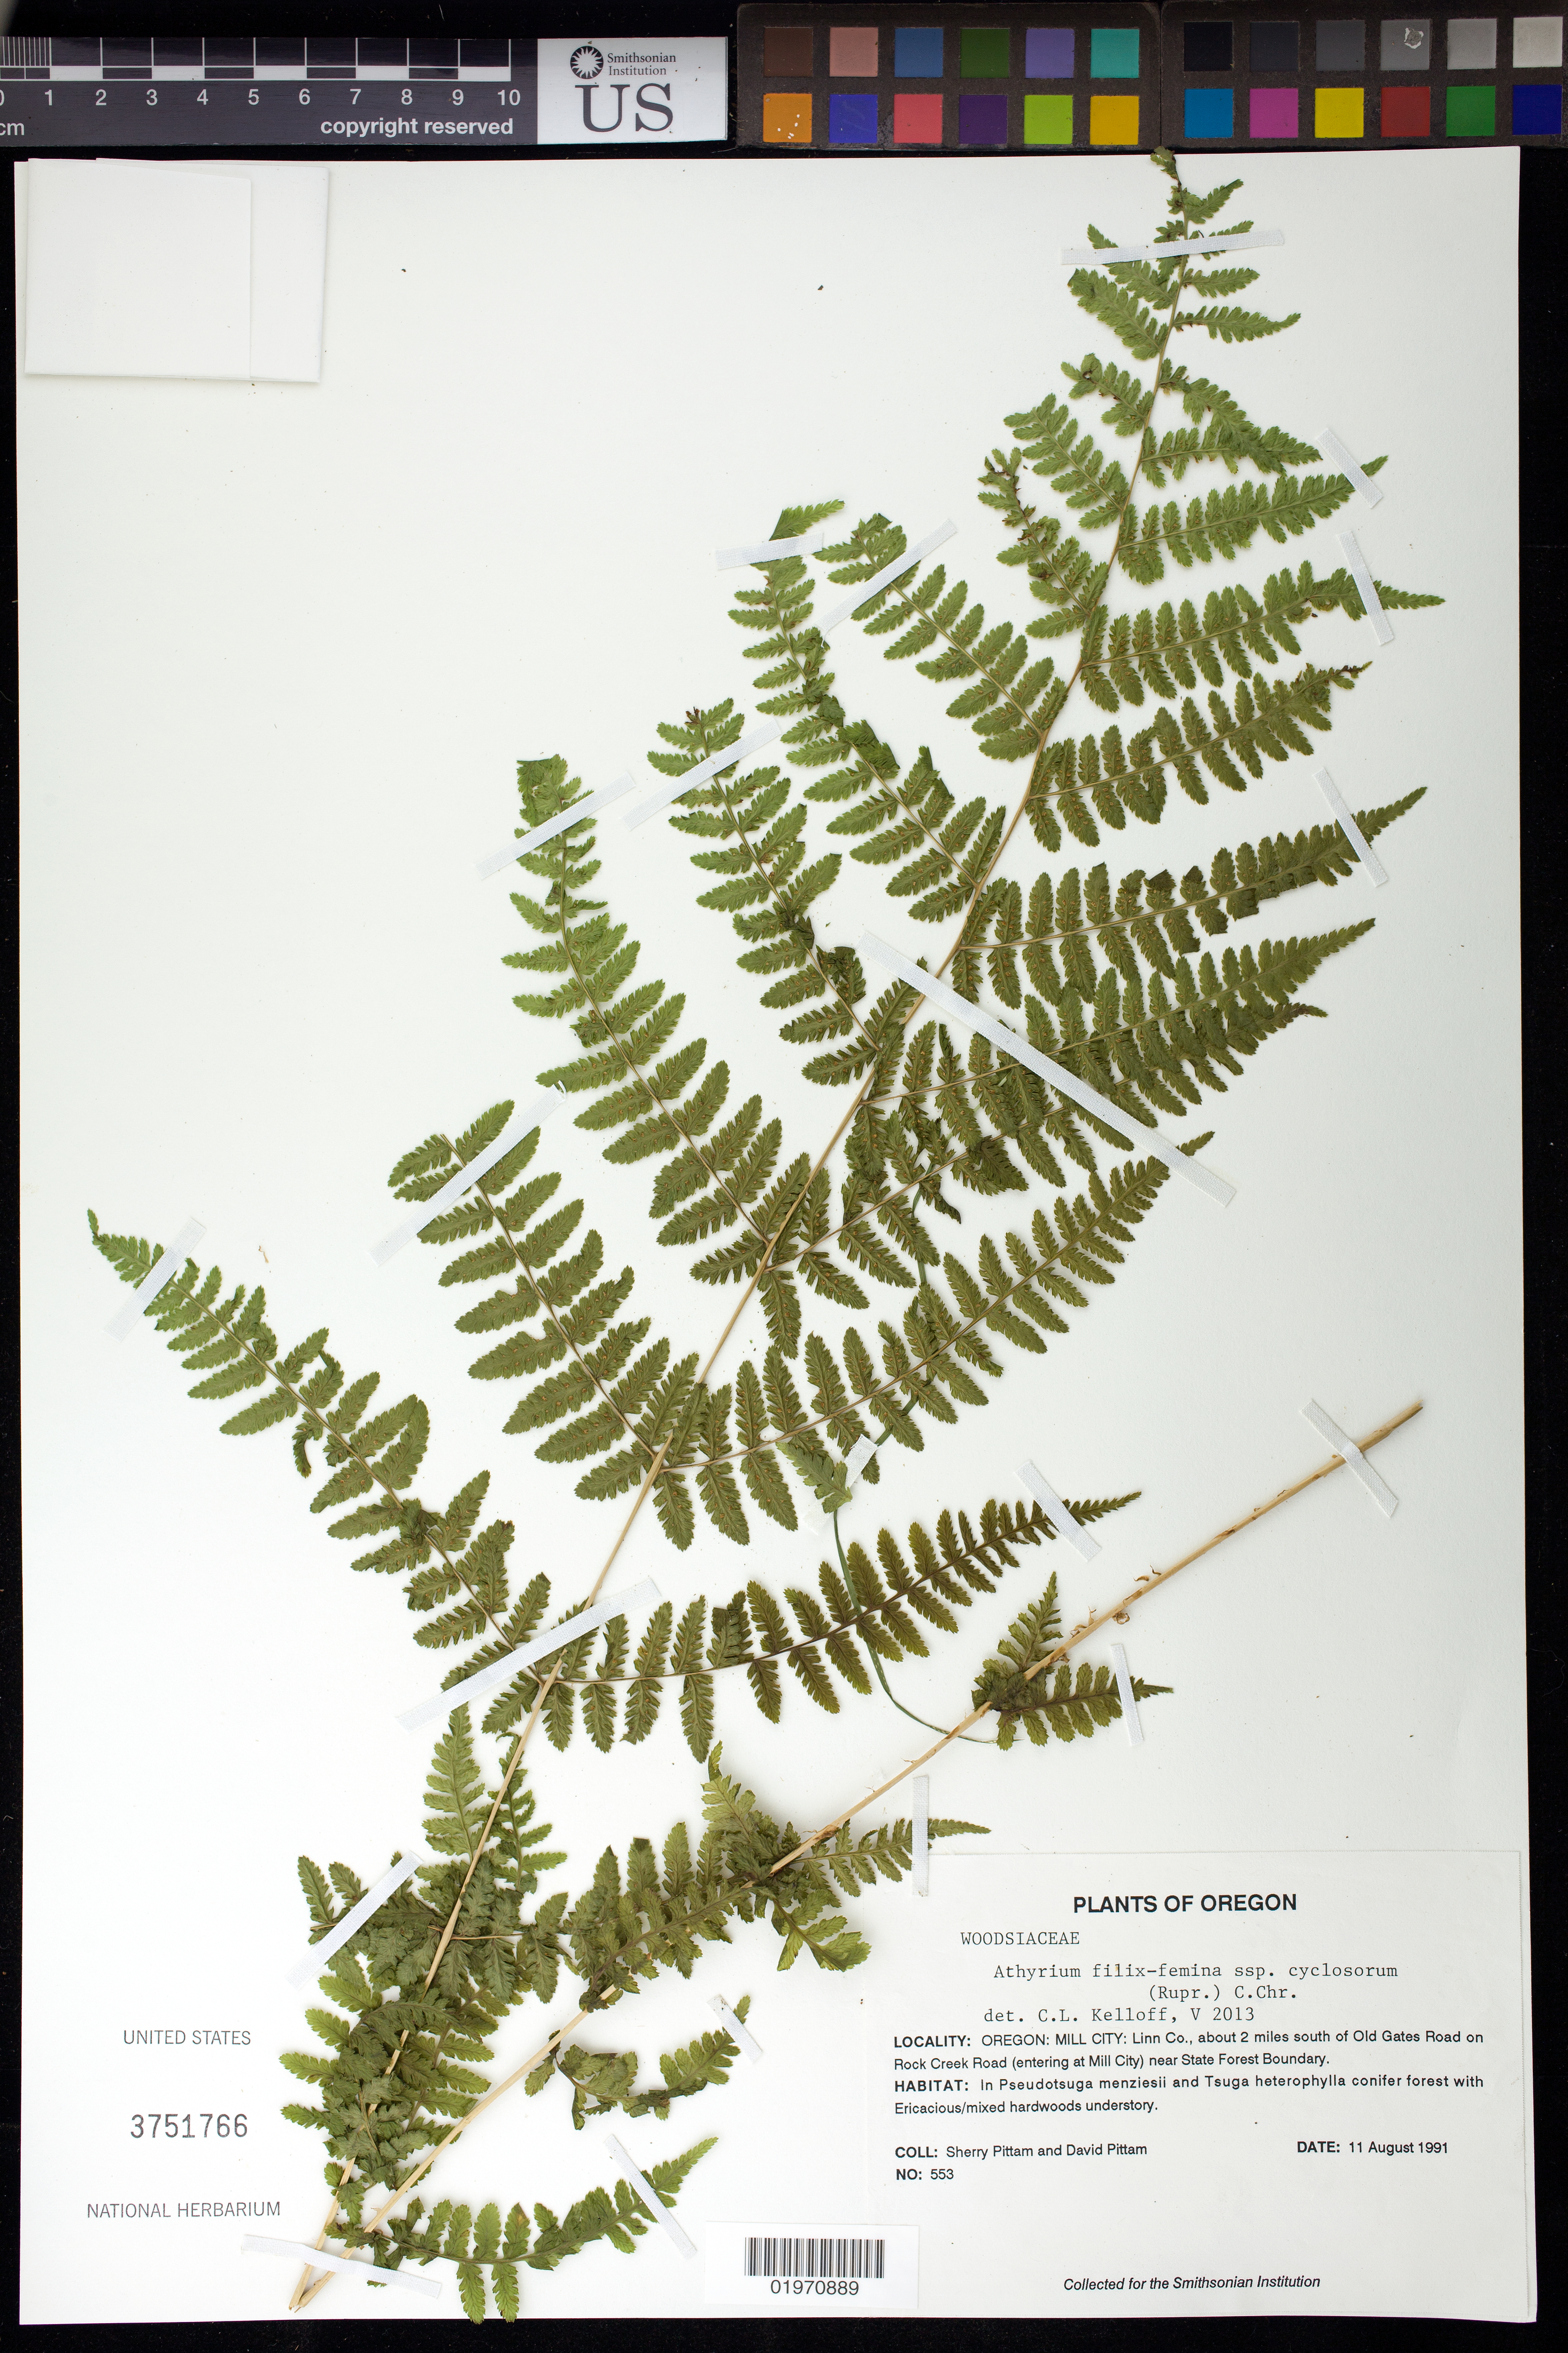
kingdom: Plantae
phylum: Tracheophyta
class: Polypodiopsida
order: Polypodiales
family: Athyriaceae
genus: Athyrium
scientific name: Athyrium filix-femina var. cyclosorum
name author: Rupr.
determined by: Kelloff, C. L.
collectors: S. Pittam & D. Pittam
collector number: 553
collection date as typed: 11 Aug 1991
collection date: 1991-08-11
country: United States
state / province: Oregon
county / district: Linn Co.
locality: Acout 2 miles S of Old Gates Road on Rock Creek Road (entering at Mill City) near State Forest Boundary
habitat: In Pseudotsuga menziesii and Tsuga heterophylla conifer forest with Ericacious/mixed hardwoods understory.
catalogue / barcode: US 3751766